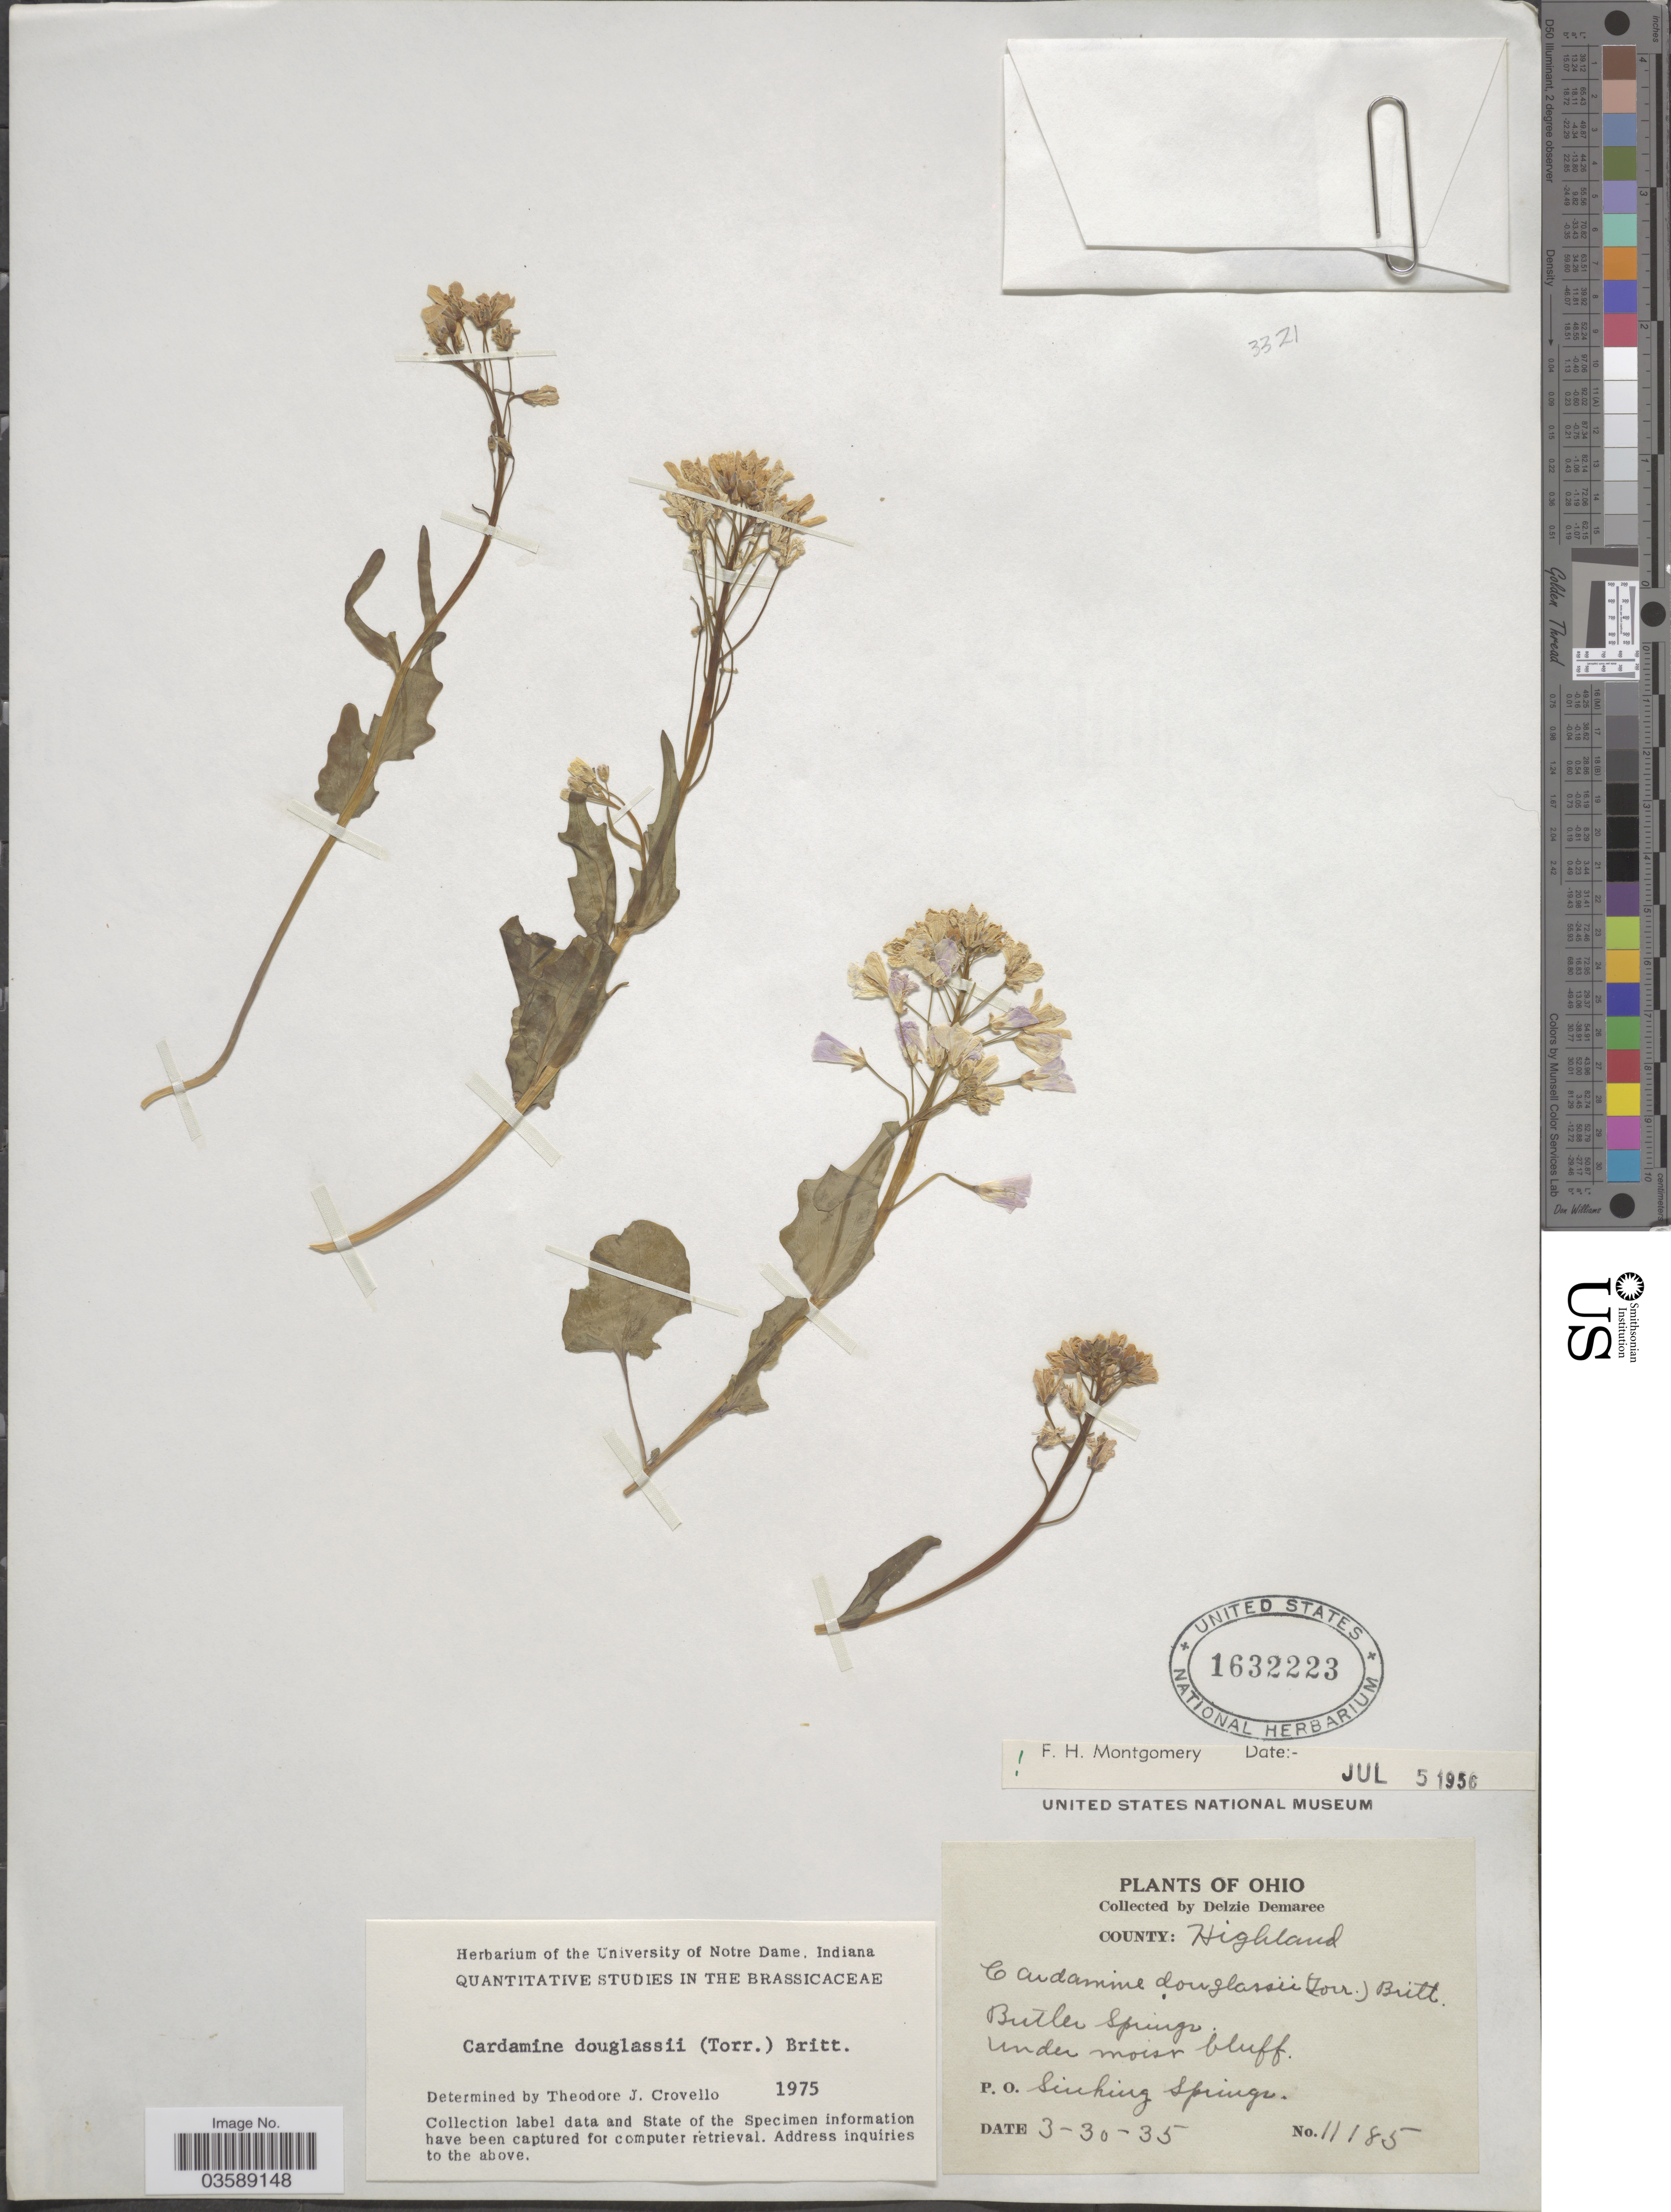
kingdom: Plantae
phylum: Tracheophyta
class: Magnoliopsida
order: Brassicales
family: Brassicaceae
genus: Cardamine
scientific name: Cardamine douglassii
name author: Britton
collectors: D. Demaree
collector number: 11185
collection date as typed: Transcribed d/m/y: 30/3/35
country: United States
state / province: Ohio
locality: County: Highland. Butler springs. P.O. Sinhing Springs.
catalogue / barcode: US 1632223